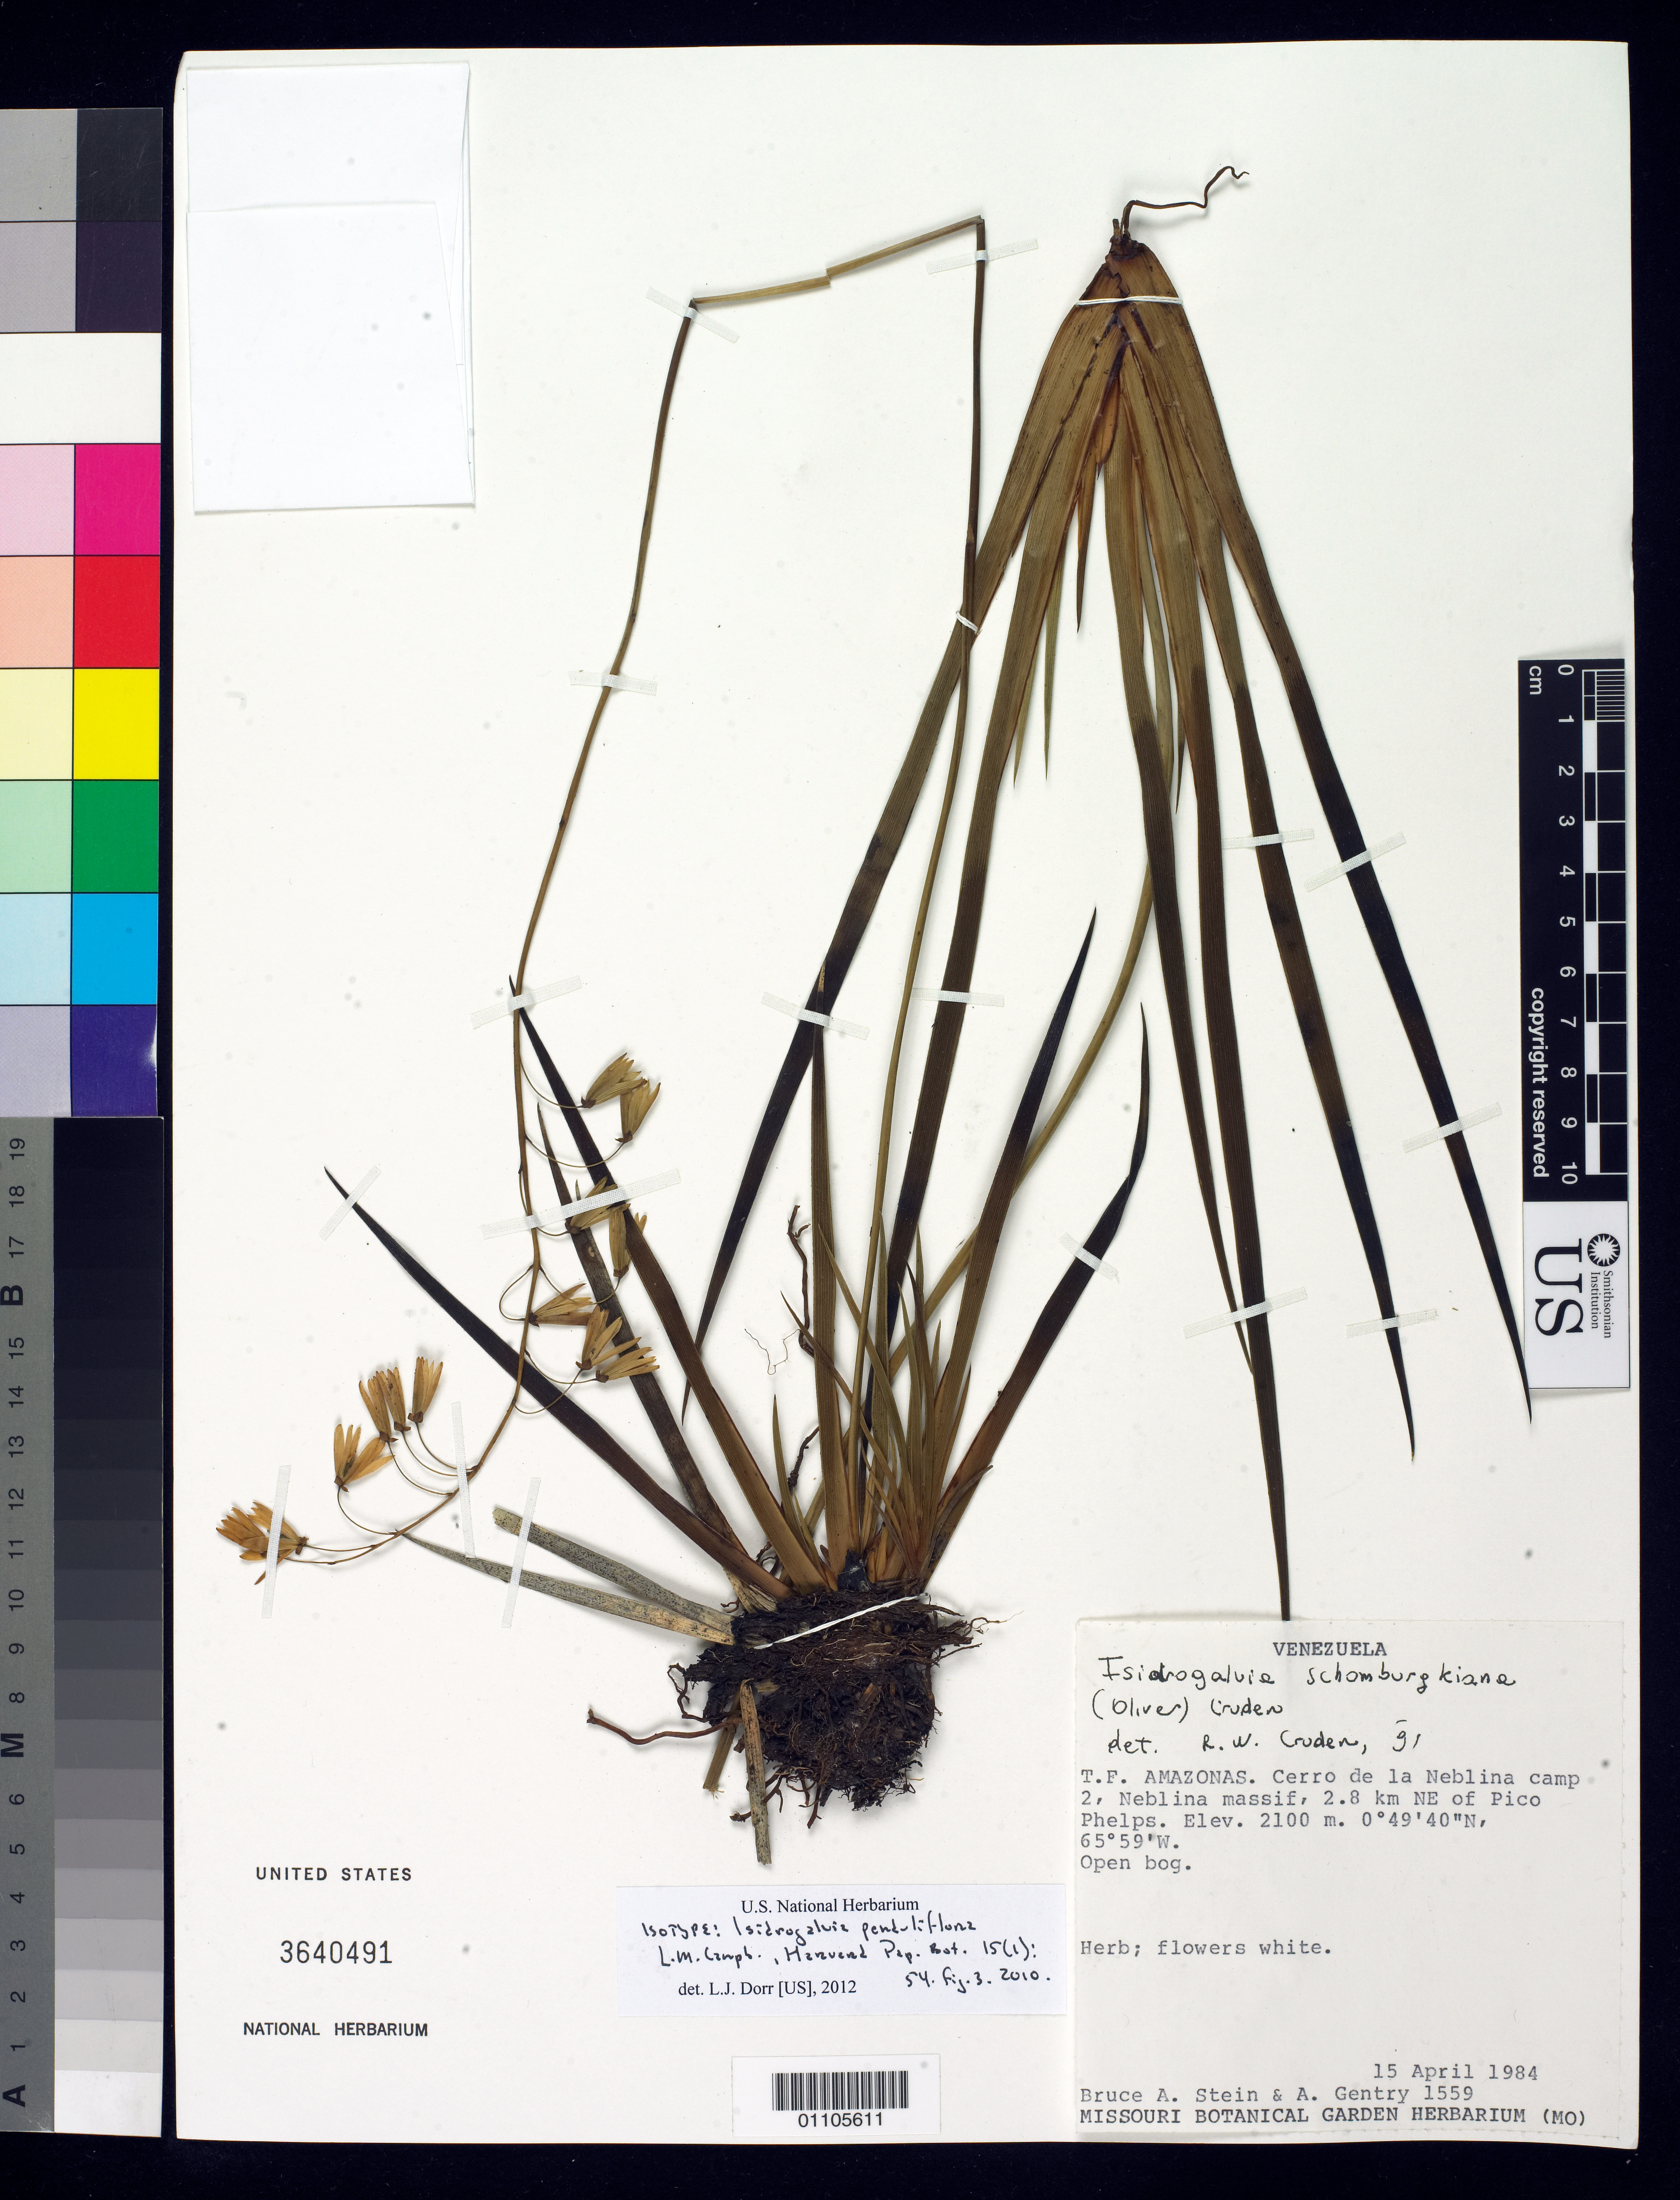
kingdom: Plantae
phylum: Tracheophyta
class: Liliopsida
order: Alismatales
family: Tofieldiaceae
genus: Isidrogalvia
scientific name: Isidrogalvia penduliflora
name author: L.M. Campb.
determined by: Dorr, L. J., (BOT), Smithsonian Institution - National Museum of Natural History (UNITED STATES)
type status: Isotype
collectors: B. A. Stein & A. H. Gentry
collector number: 1559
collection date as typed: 15 Apr 1984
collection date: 1984-04-15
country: Venezuela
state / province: Amazonas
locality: T.F. Amazonas. Cerro de la Neblina camp 2, Neblina massif, 2.8 km NE of Pico Phelps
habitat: Open bog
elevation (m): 2100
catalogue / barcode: US 3640491